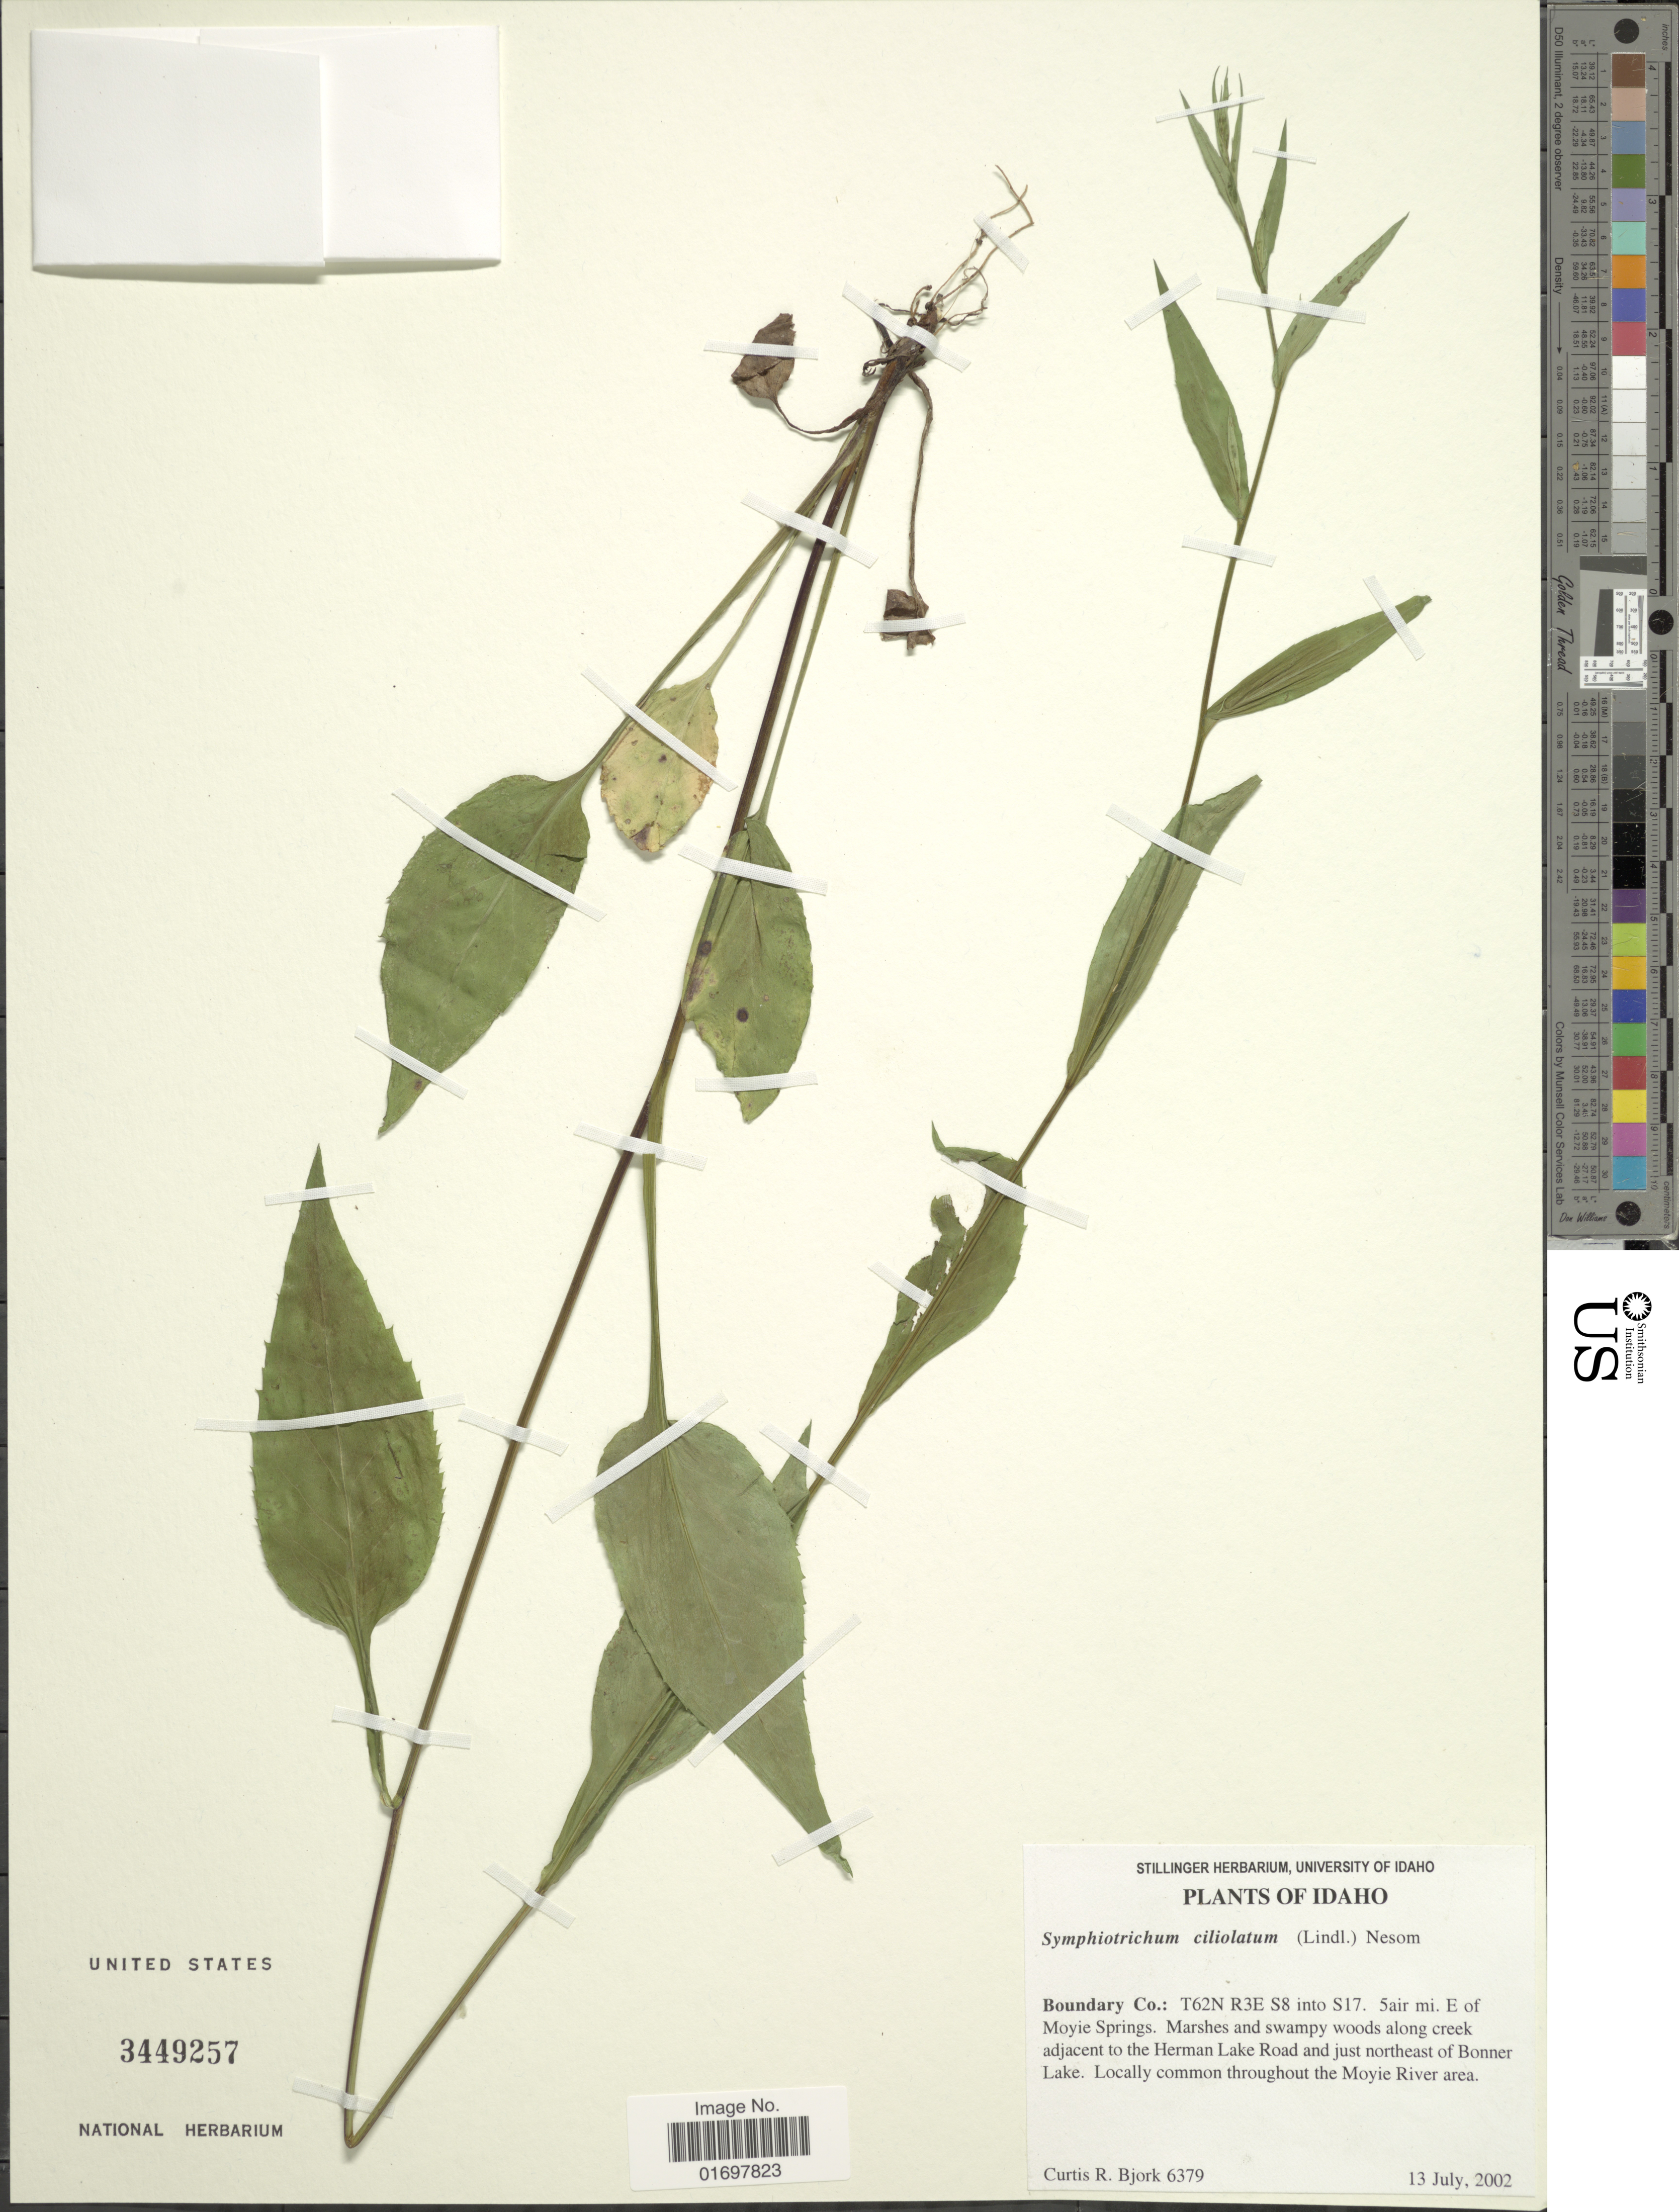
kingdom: Plantae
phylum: Tracheophyta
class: Magnoliopsida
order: Asterales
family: Asteraceae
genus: Symphyotrichum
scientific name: Symphyotrichum ciliolatum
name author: (Lindl.) Á. Löve & D. Löve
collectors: C. Bjork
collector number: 6379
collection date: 2002-07-13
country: United States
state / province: Idaho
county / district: Boundary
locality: T62N R3E S8 into S17, 5 air mi. E of Moyie Springs. Herman Lake Road and just northeast of Bonner Lake.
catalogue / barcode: US 3449257